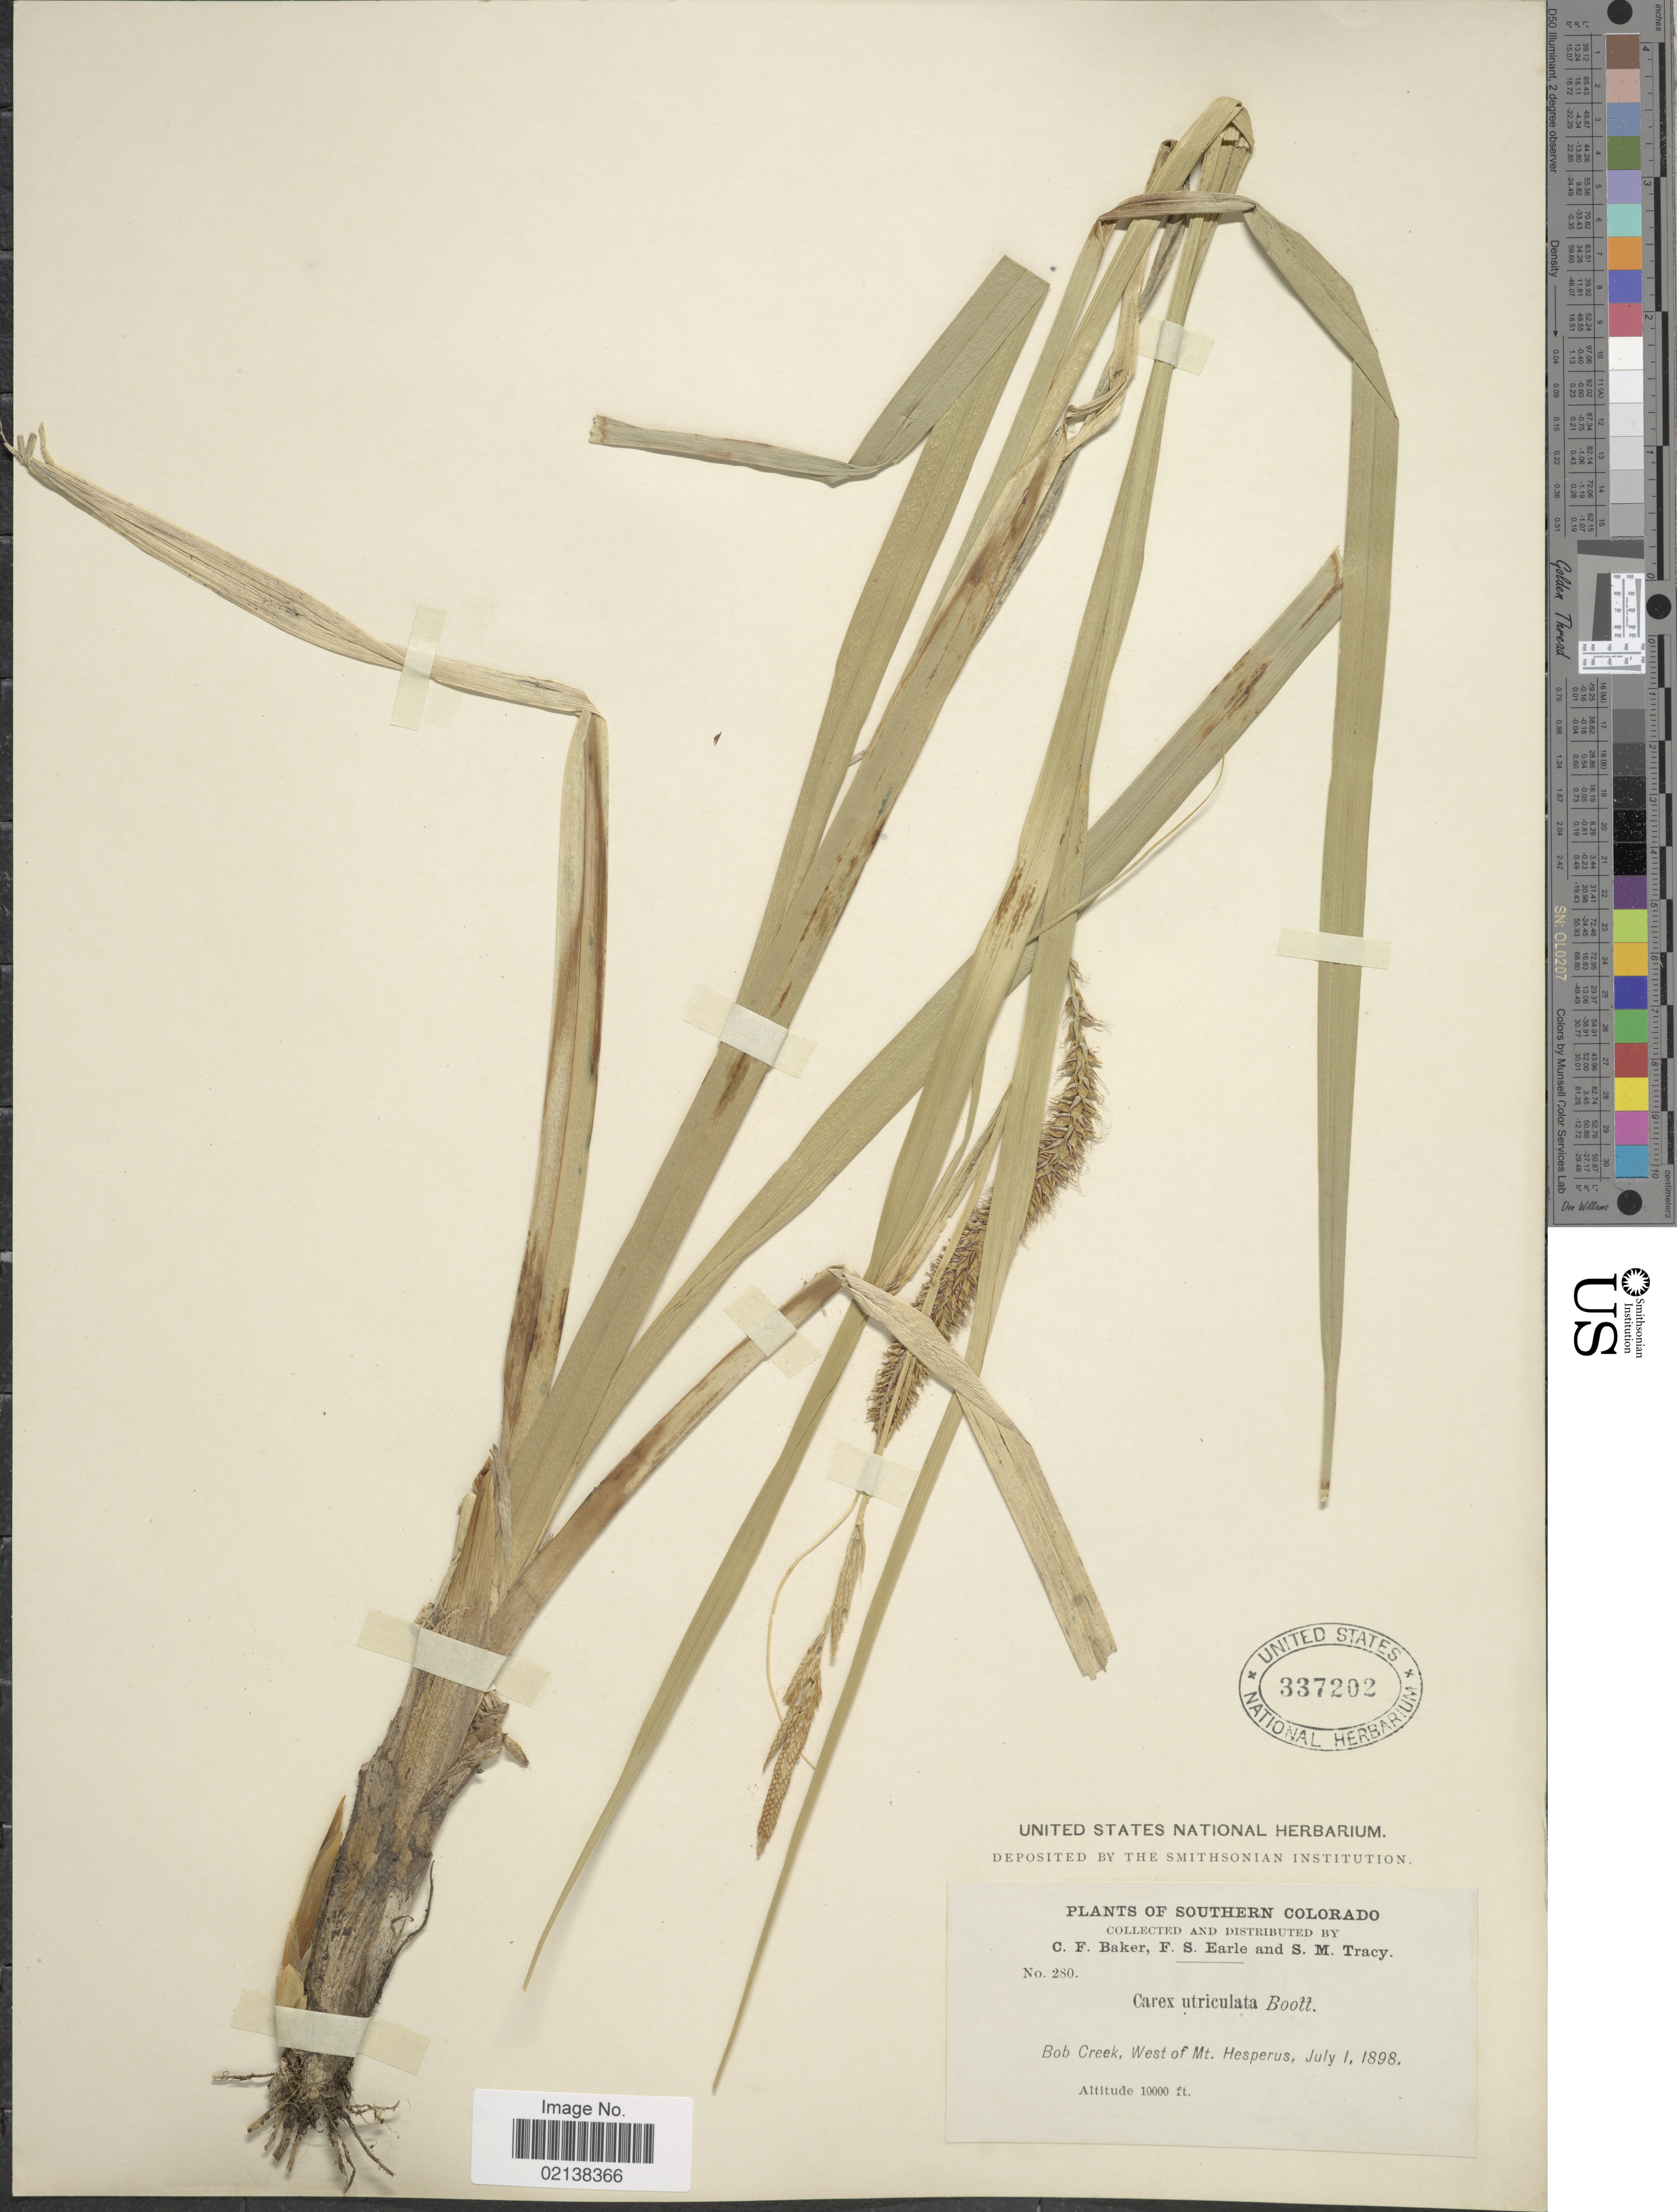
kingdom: Plantae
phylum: Tracheophyta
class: Liliopsida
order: Poales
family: Cyperaceae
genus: Carex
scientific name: Carex utriculata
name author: Boott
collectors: C. F. Baker, F. S. Earle & S. M. Tracy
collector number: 280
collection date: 1898-07-01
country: United States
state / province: Colorado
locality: Southern Colorado, Bob Creek, west of Mt. Hesperus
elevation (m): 3048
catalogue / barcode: US 337202